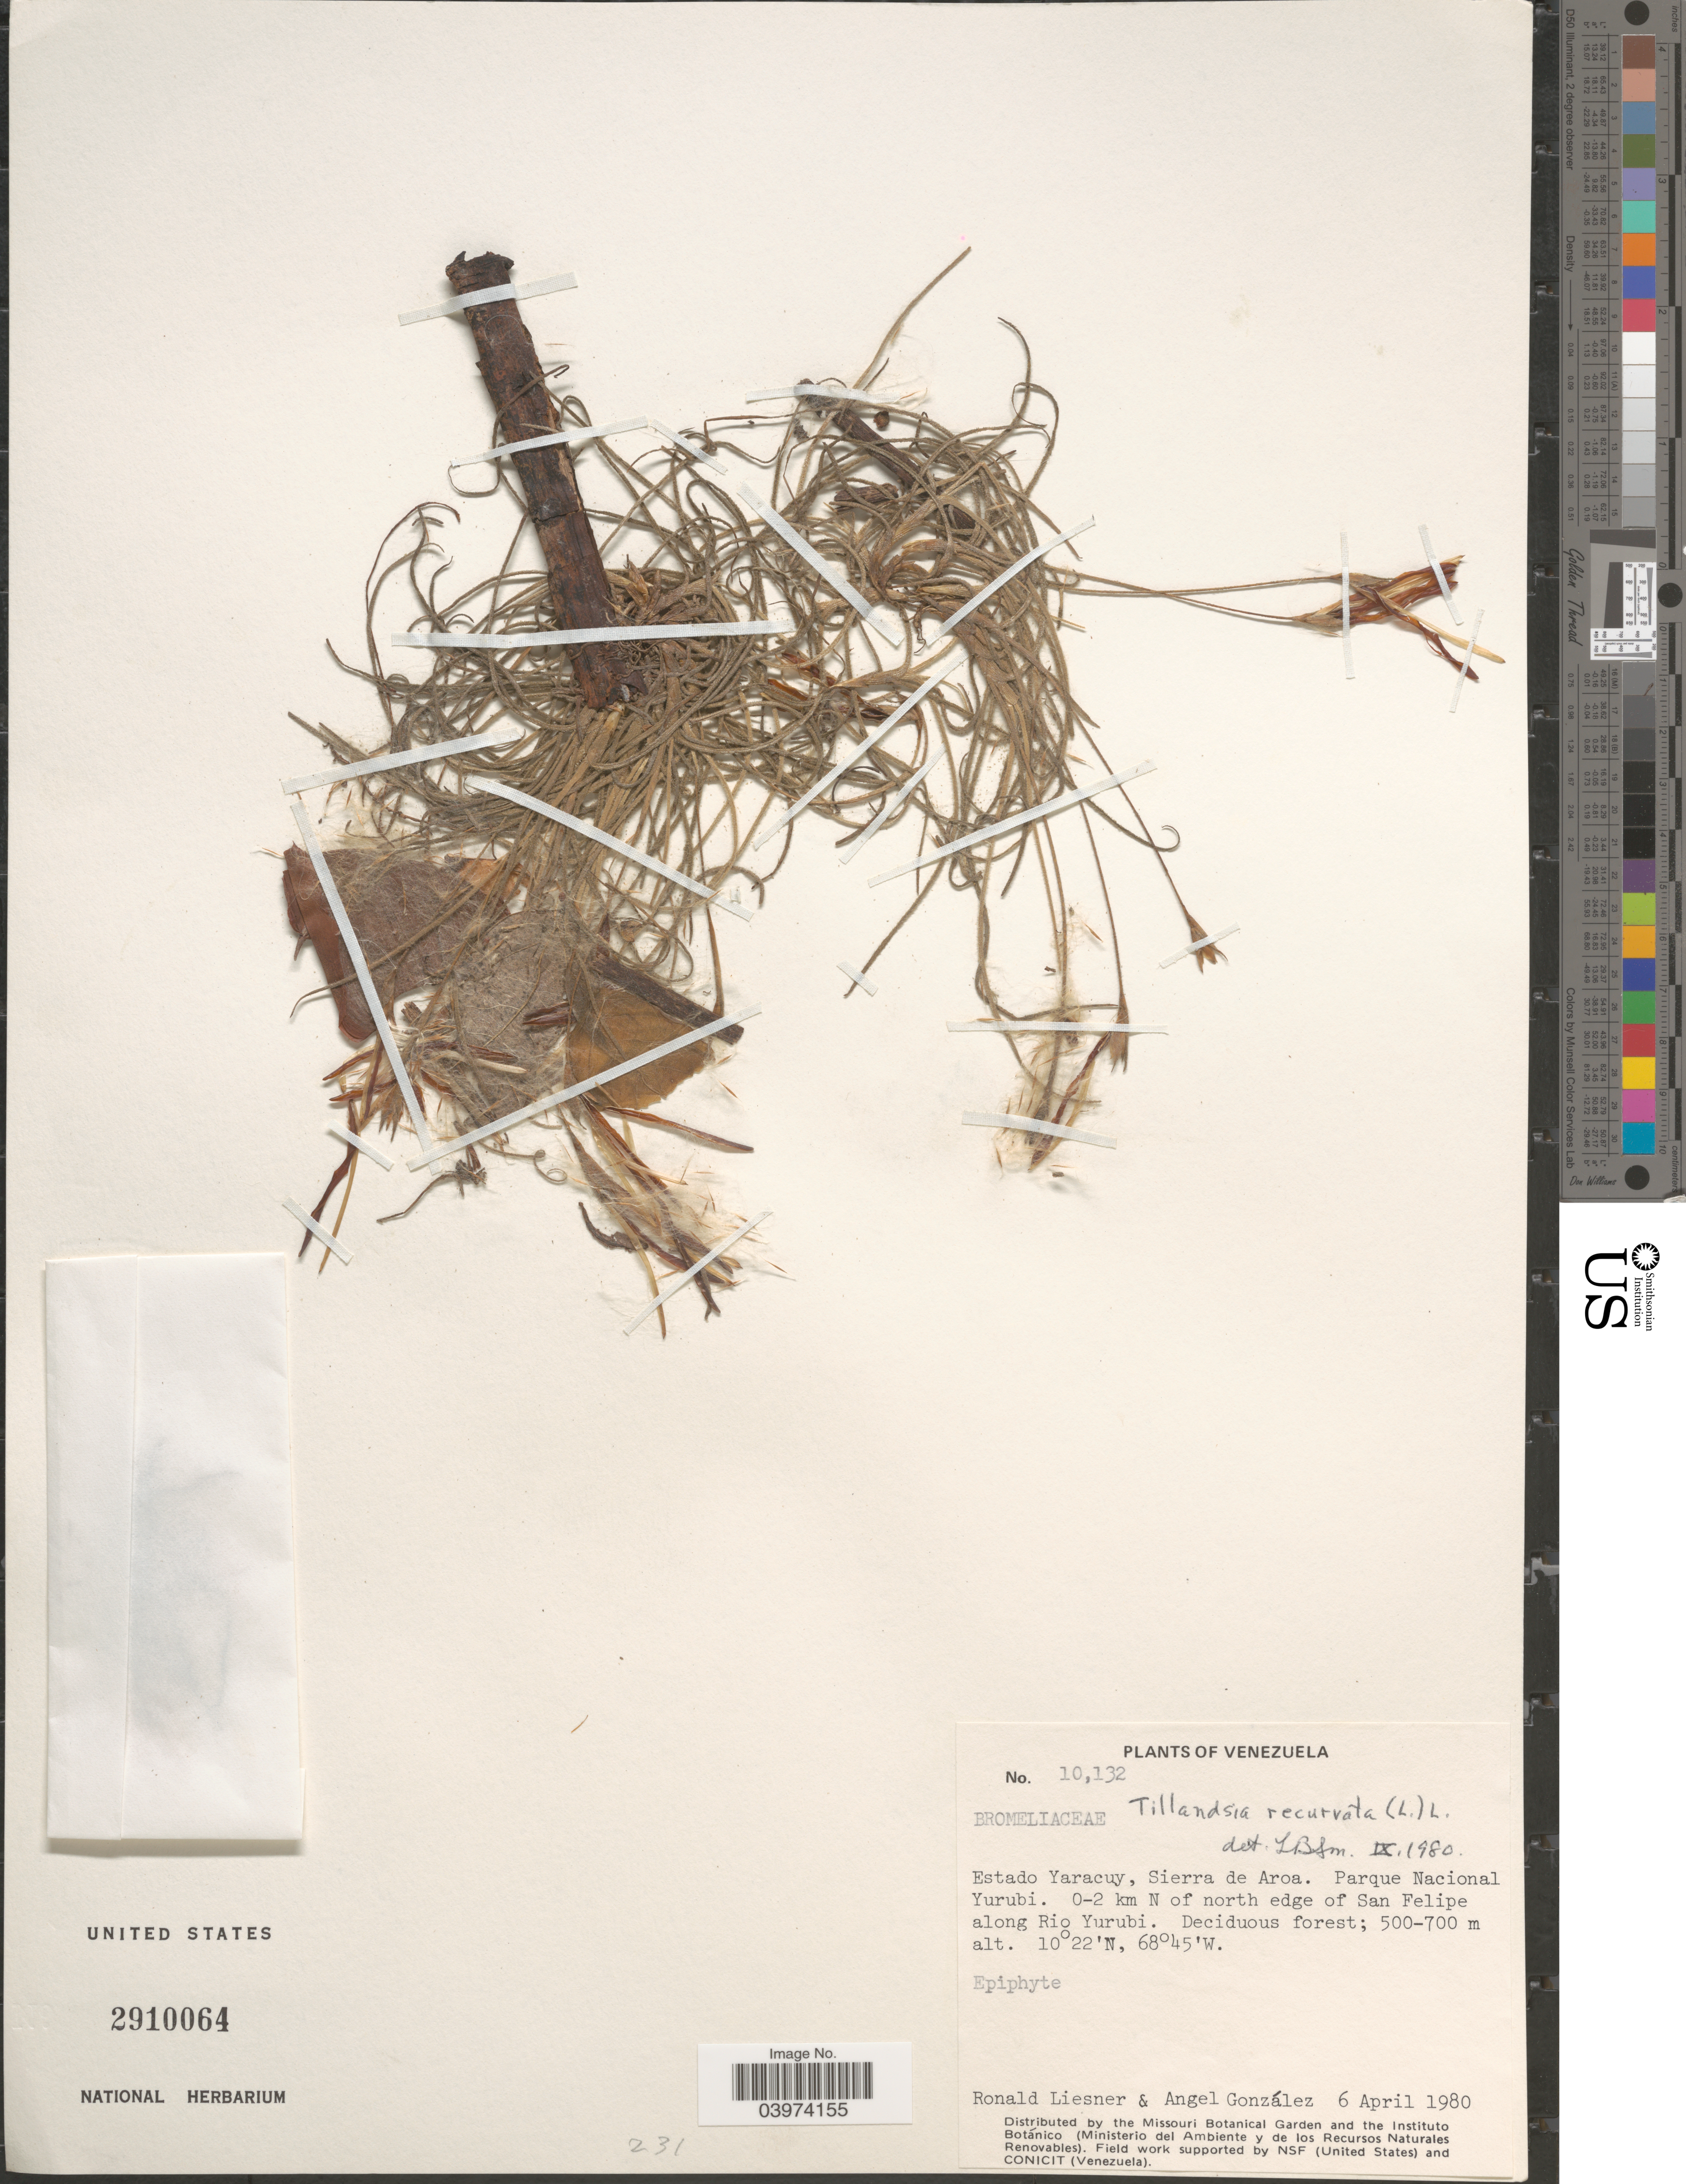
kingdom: Plantae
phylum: Tracheophyta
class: Liliopsida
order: Poales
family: Bromeliaceae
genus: Tillandsia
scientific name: Tillandsia recurvata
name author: L.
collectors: R. L. Liesner & A. C. González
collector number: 10132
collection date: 1980-04-06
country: Venezuela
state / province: Yaracuy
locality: Sierra de Aroa. Parque Nacional Yurubi. 0-2 km N of north edge of San Felipe along Rio Yurubi.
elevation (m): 500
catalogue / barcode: US 2910064